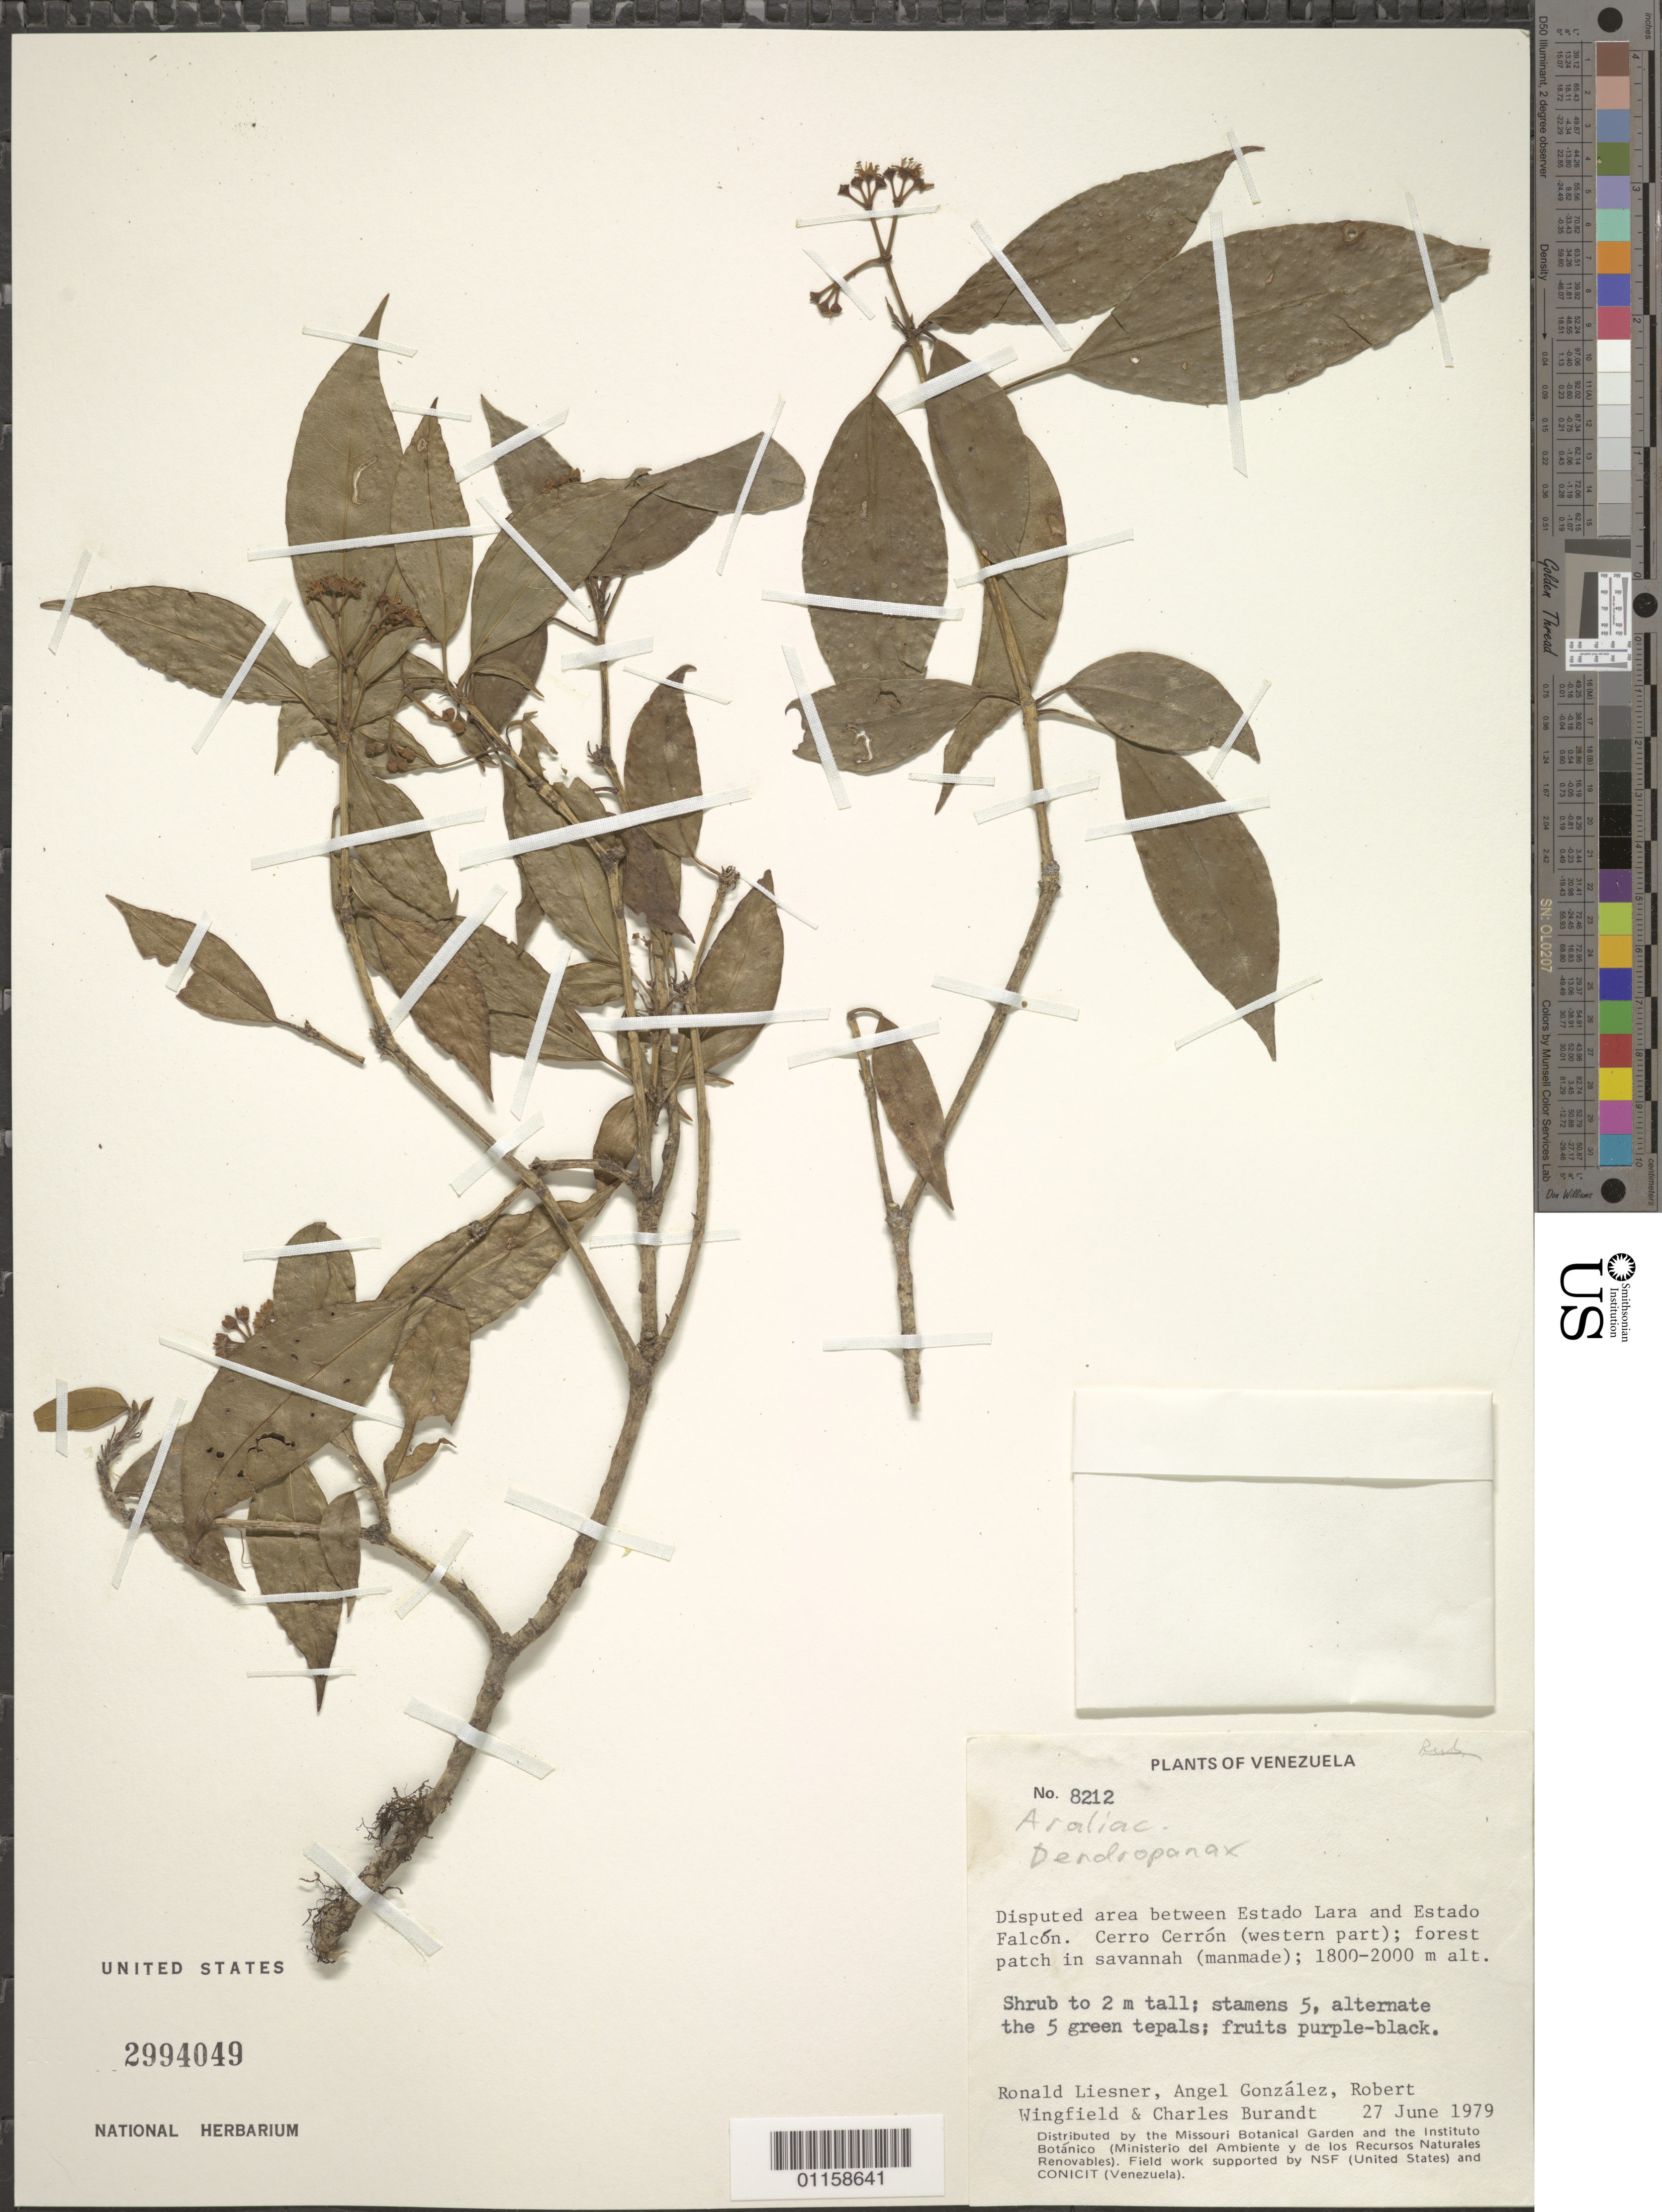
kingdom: Plantae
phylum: Tracheophyta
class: Magnoliopsida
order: Apiales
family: Araliaceae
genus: Dendropanax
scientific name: Dendropanax sp.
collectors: R. L. Liesner, A. C. González & C. Burandt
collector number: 8212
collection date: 1979-06-27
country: Venezuela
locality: Between Estado Lara and Estado Falcon. Cerro Cerron (W part).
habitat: Shrub, in disputed area.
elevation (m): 1800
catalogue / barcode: US 2994049